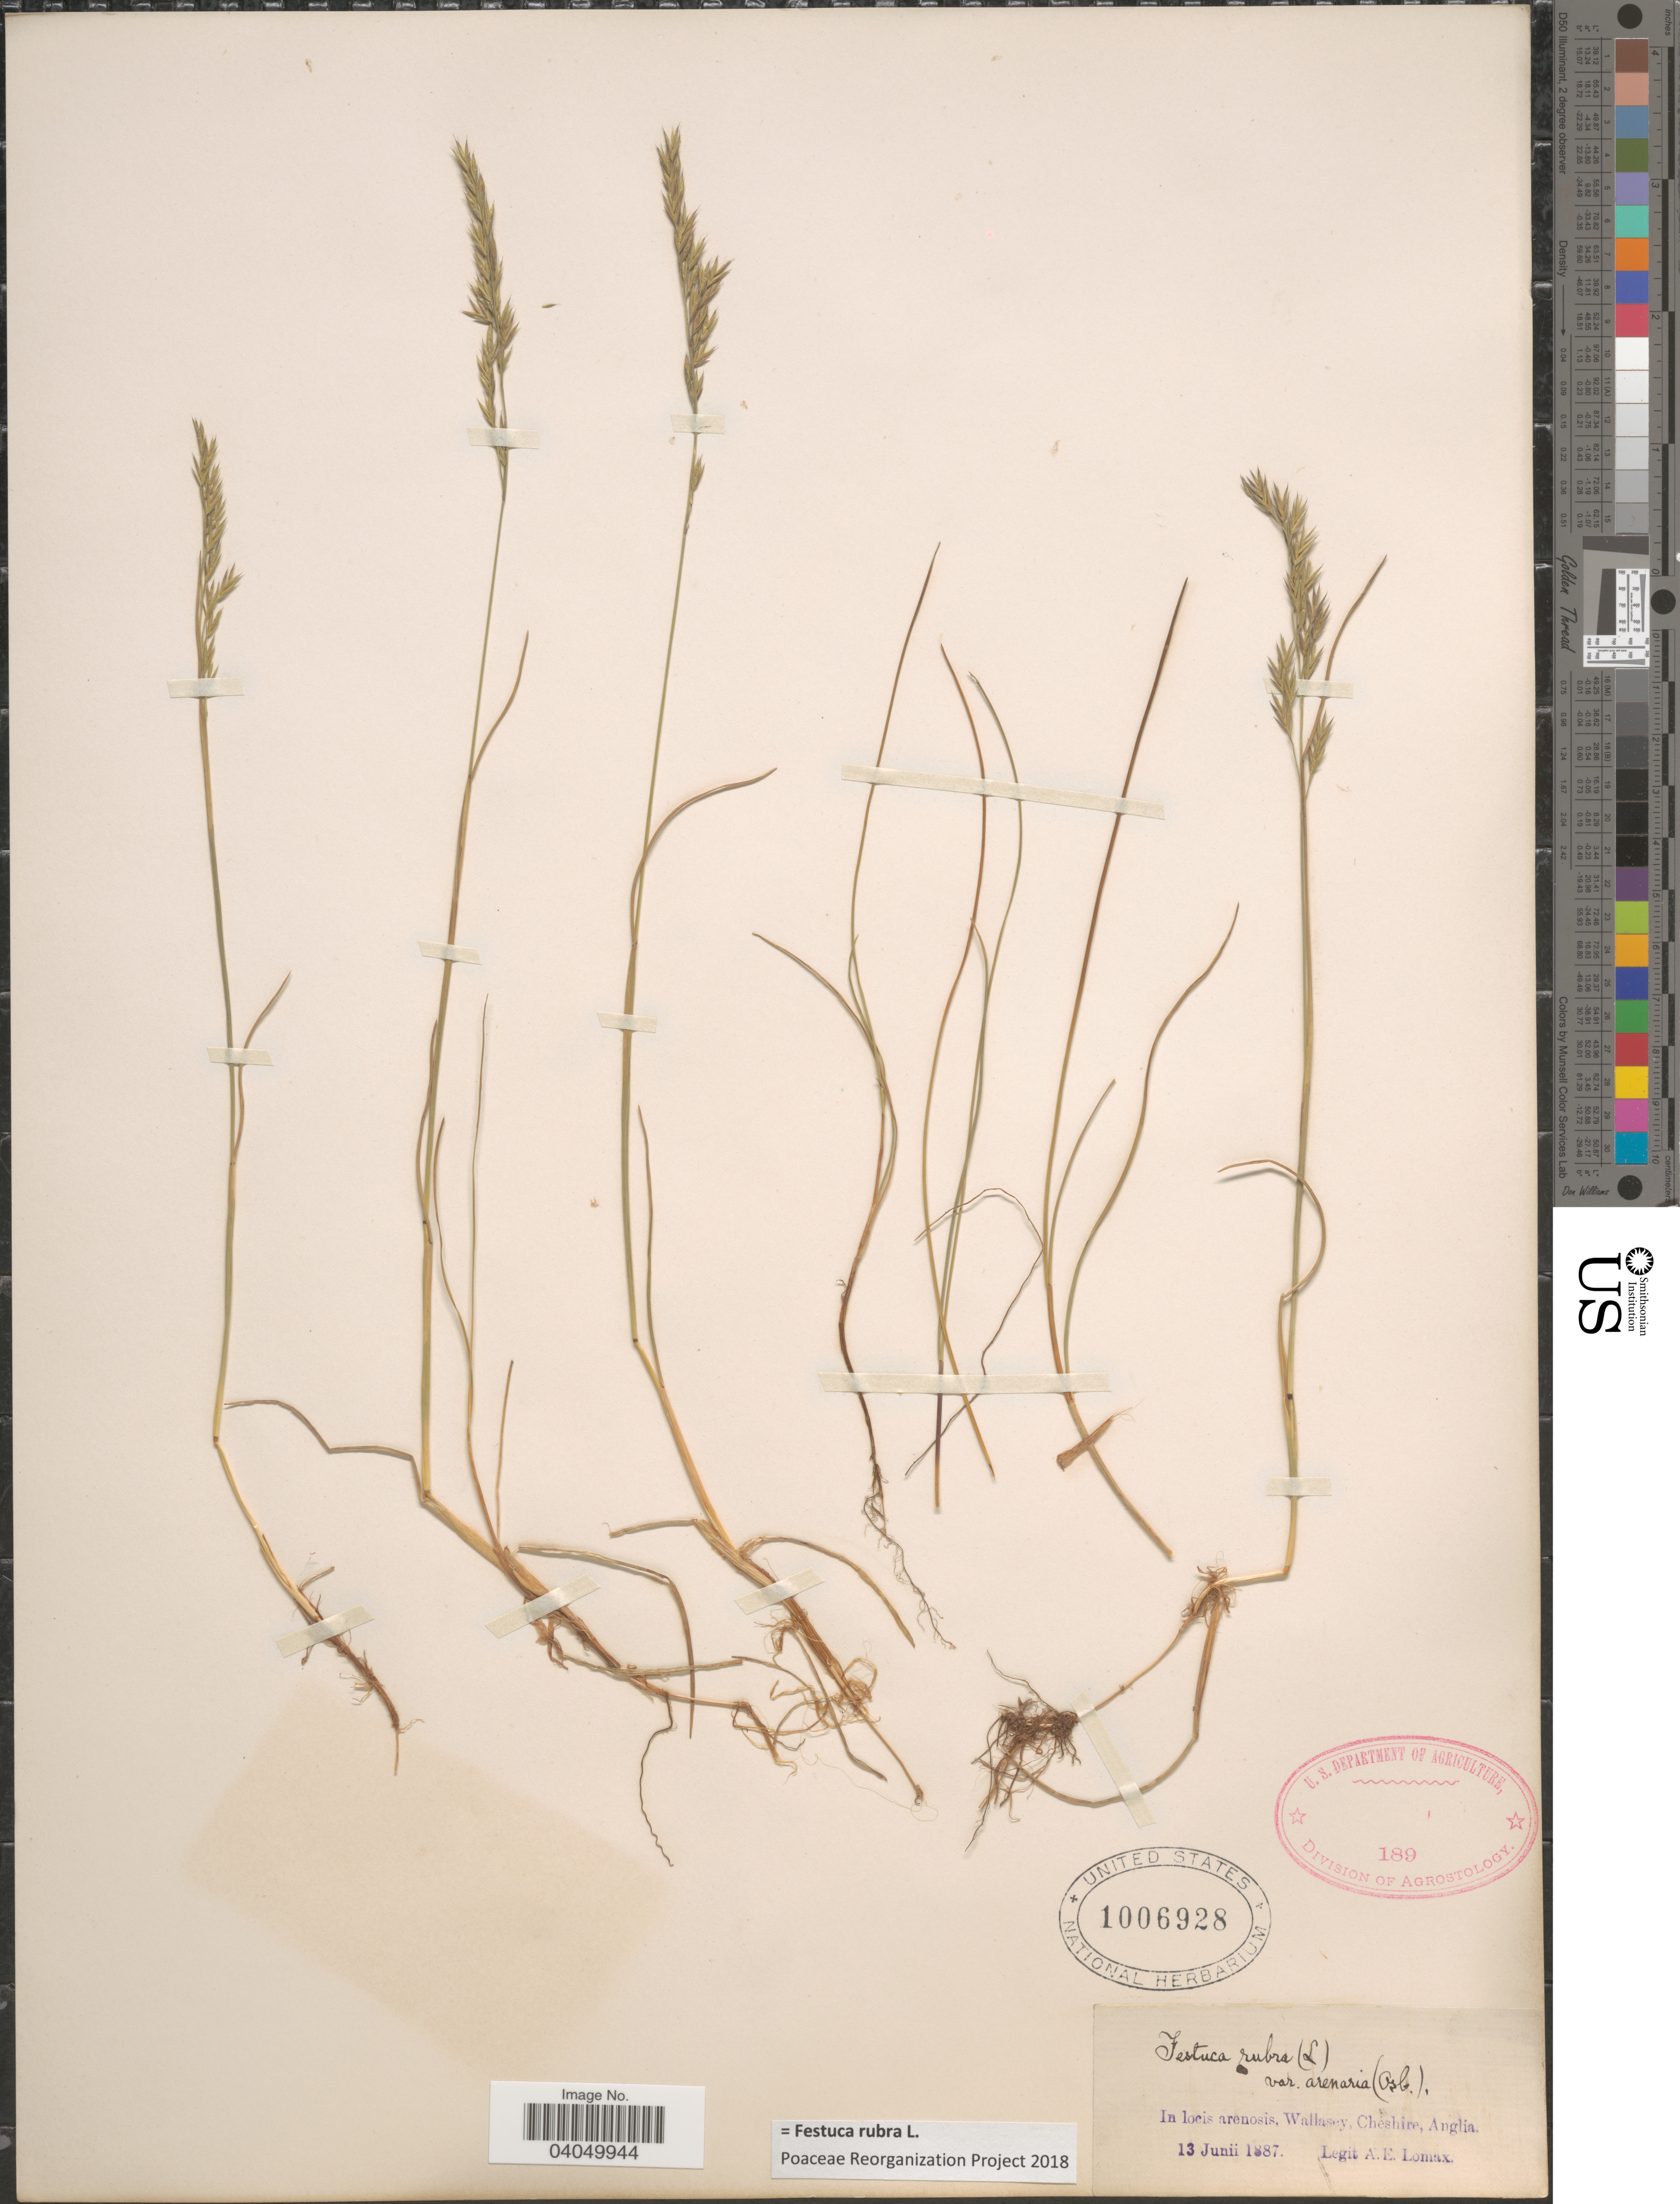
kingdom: Plantae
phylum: Tracheophyta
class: Liliopsida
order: Poales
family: Poaceae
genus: Festuca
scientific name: Festuca rubra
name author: L.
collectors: A. Lomax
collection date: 1887-06-13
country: United Kingdom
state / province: England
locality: In locis arenosis, Wallasey, cheshire, Anglia.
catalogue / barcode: US 1066928